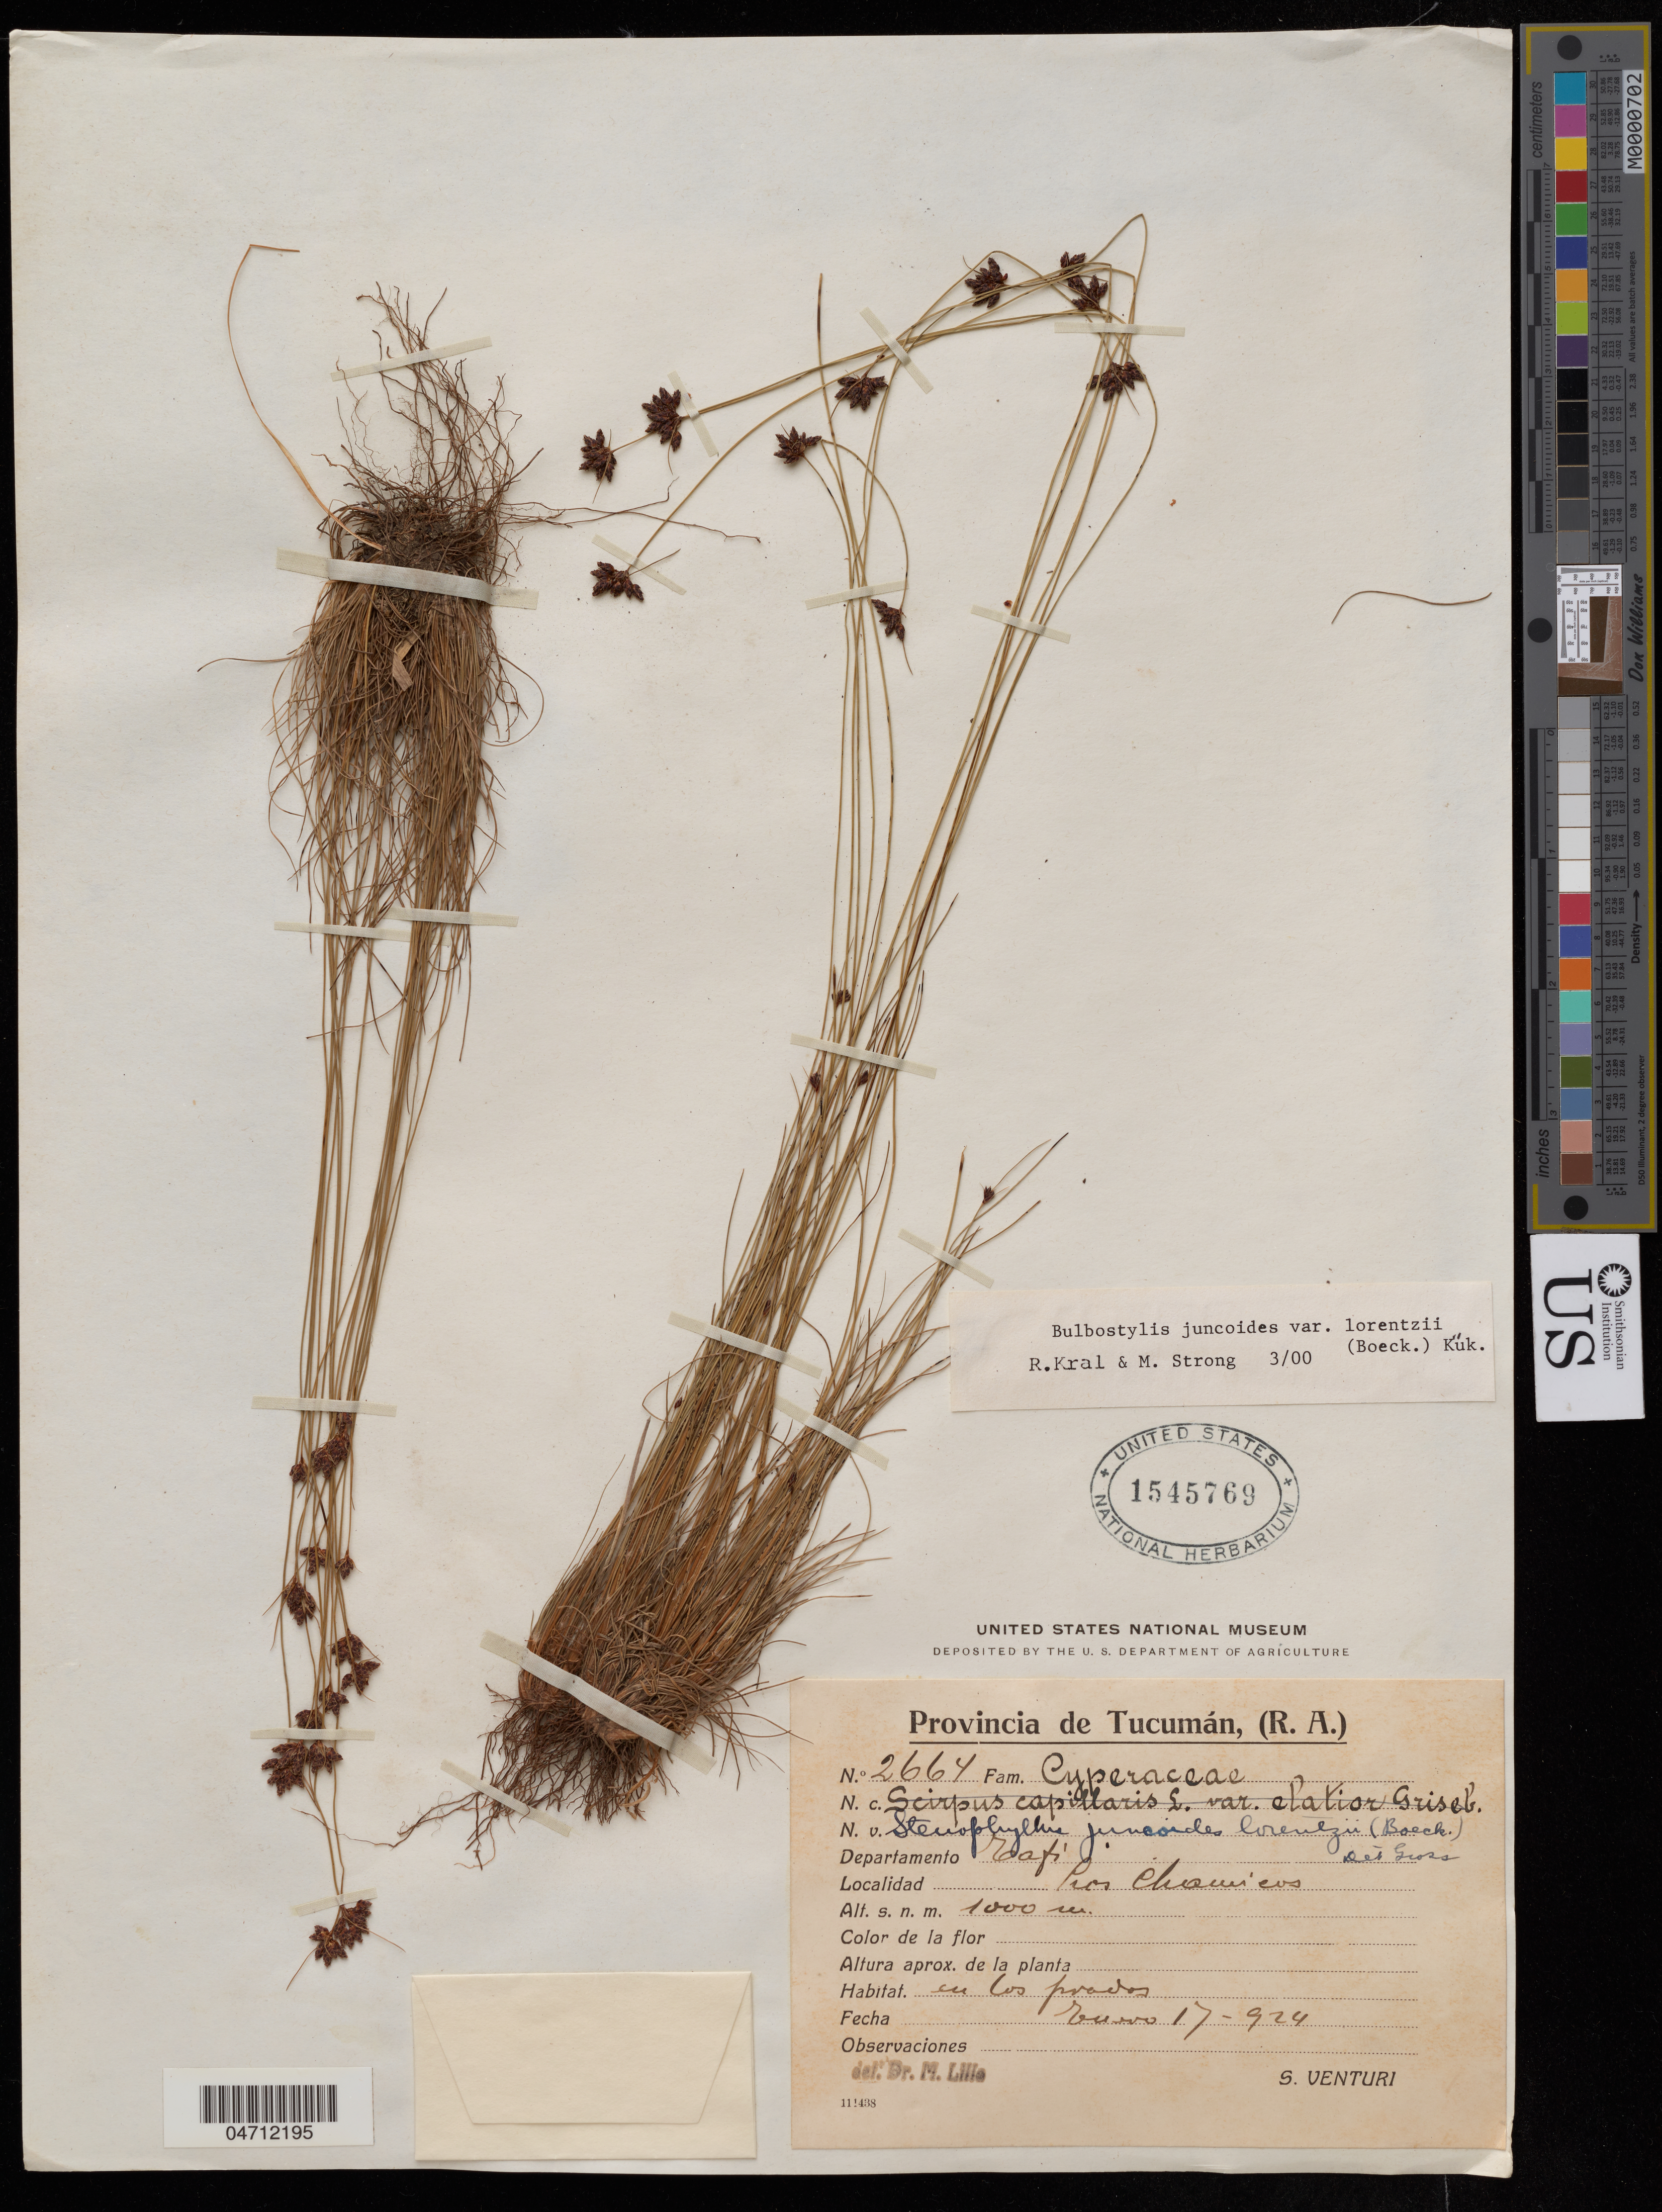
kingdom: Plantae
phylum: Tracheophyta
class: Liliopsida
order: Poales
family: Cyperaceae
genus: Bulbostylis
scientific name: Bulbostylis juncoides var. lorentzii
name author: (Boeckeler) Kük. ex Osten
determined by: Kral, R.; Strong, M. T.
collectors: S. Venturi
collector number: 2664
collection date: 1924-01-17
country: Argentina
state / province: Tucuman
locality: Departamento Tafi, Los Chamicos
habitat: En los prados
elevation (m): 1000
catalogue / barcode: US 1545769